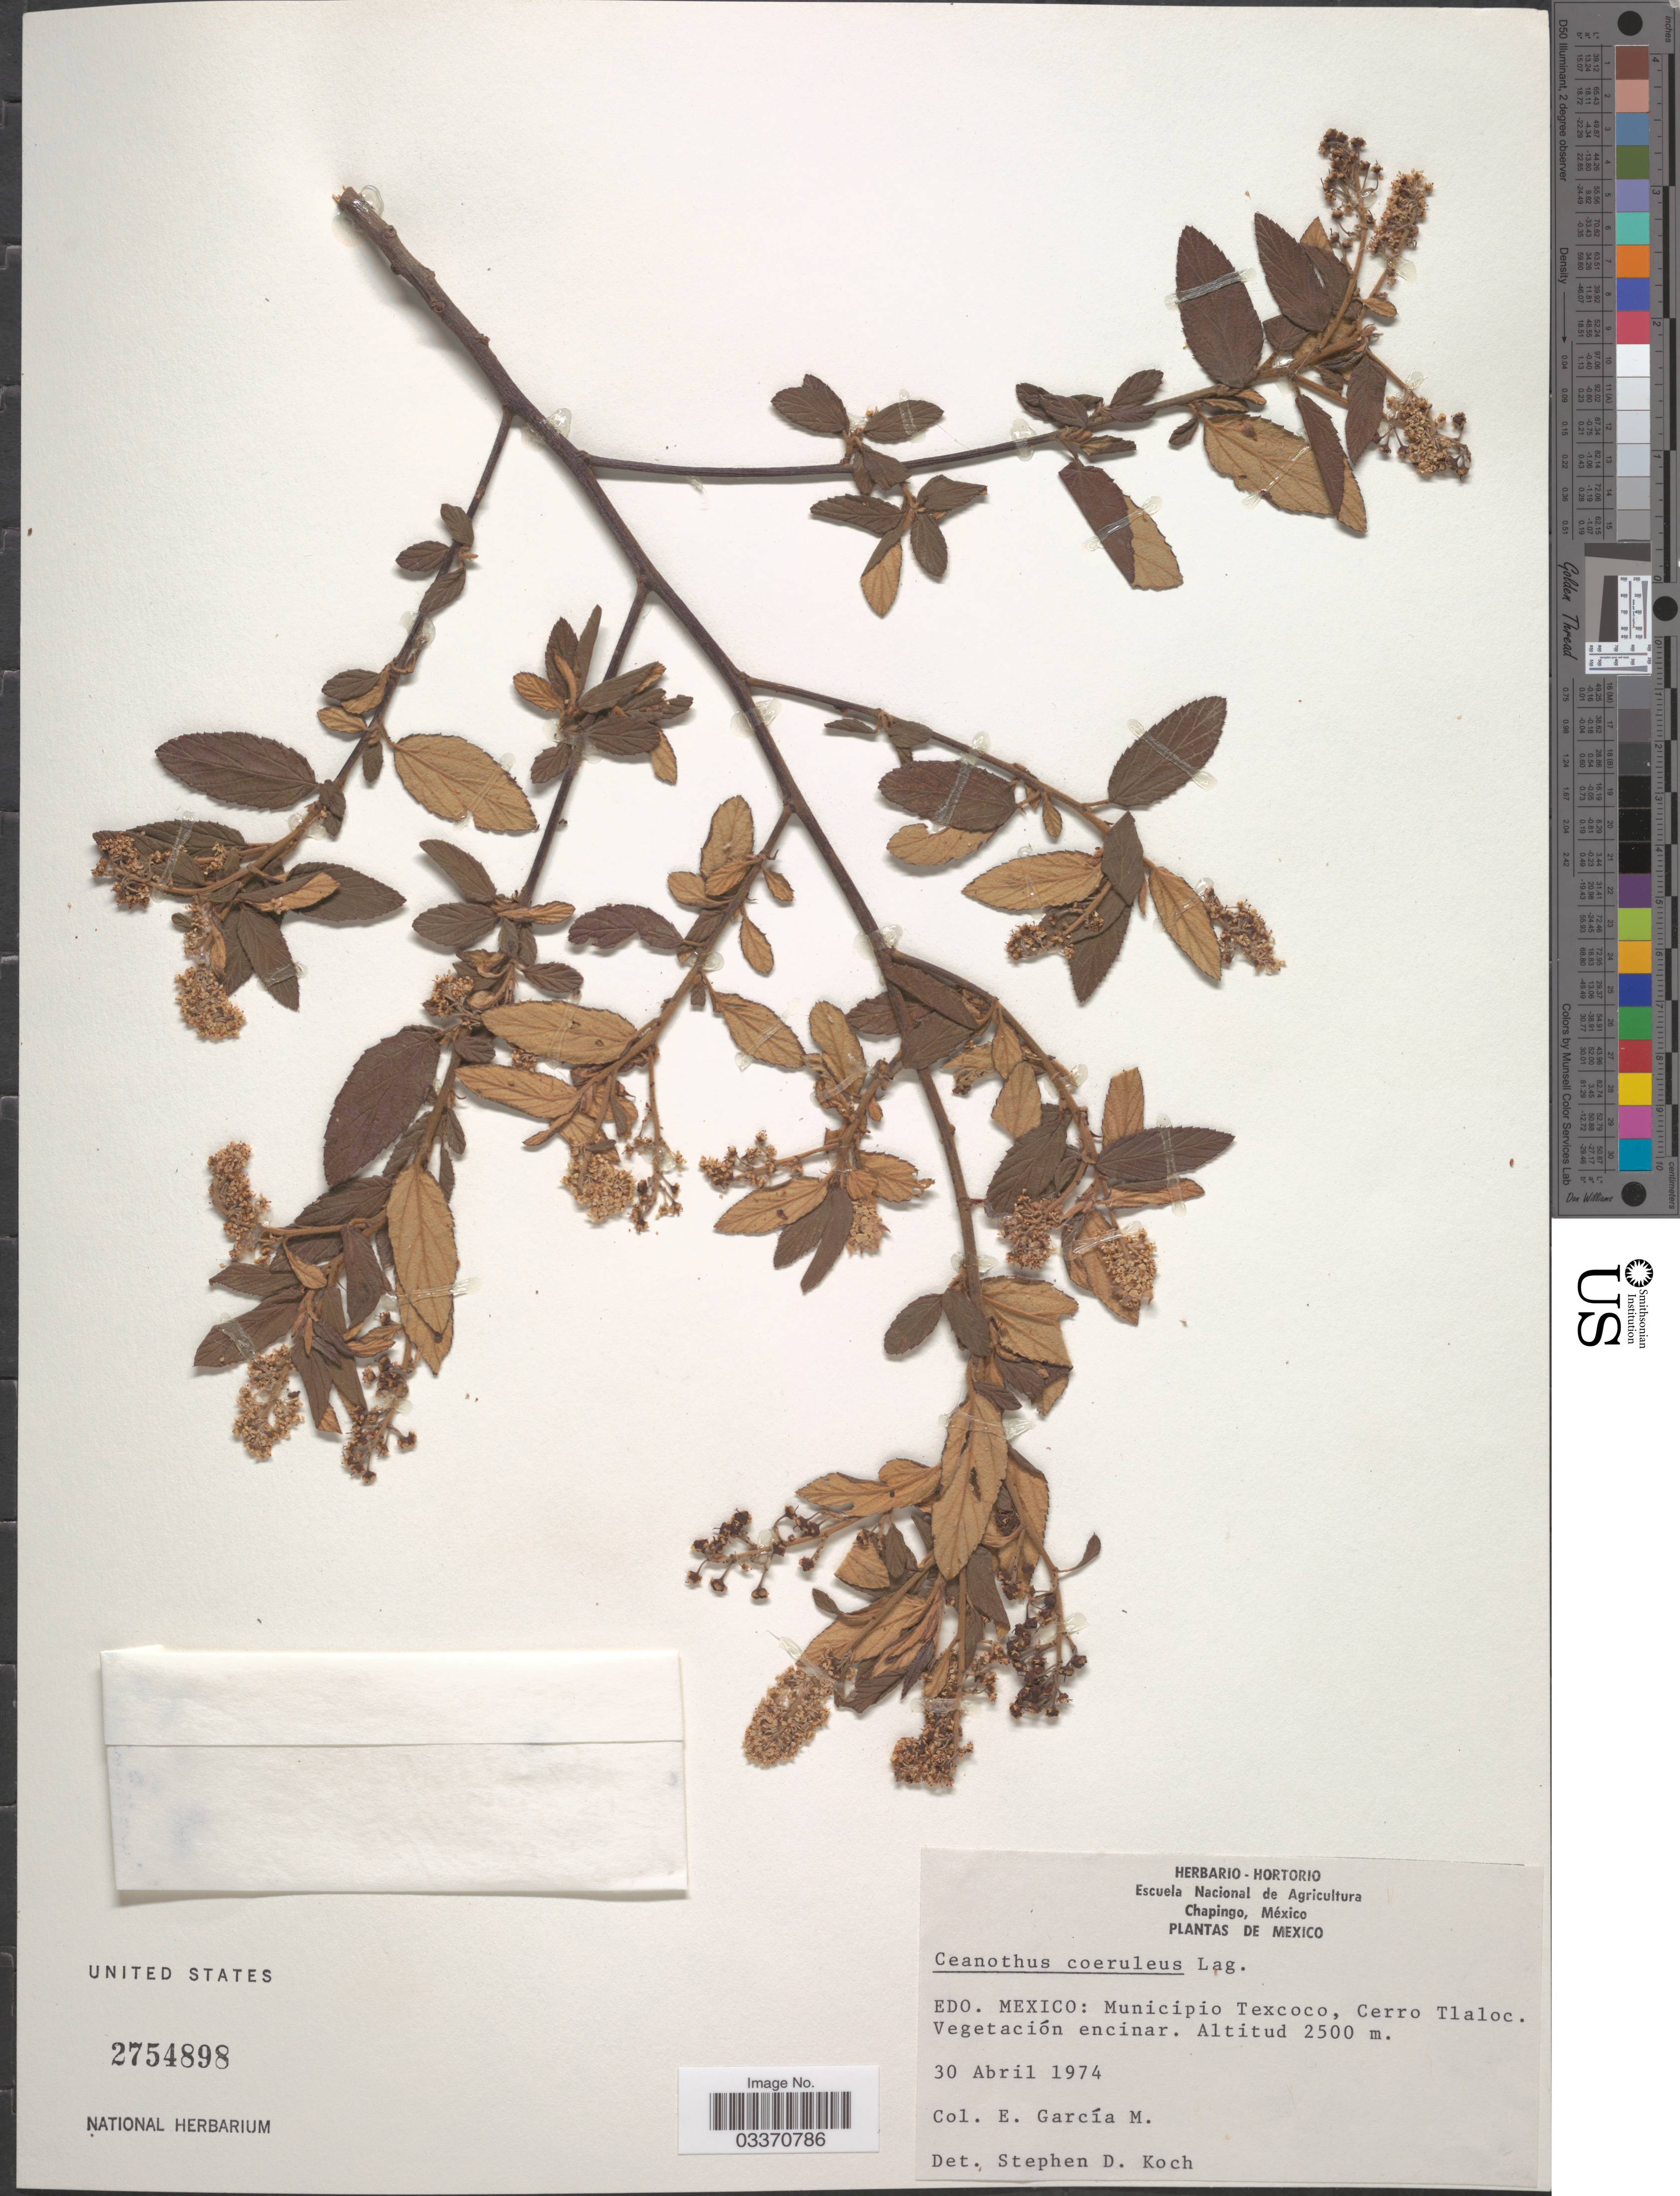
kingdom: Plantae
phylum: Tracheophyta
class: Magnoliopsida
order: Rosales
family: Rhamnaceae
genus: Ceanothus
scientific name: Ceanothus caeruleus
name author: Lag.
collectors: E. García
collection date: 1974-04-30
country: Mexico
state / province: México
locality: Municipio Texcoco, Cerro Tlaloc.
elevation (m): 2500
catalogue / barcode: US 2754898